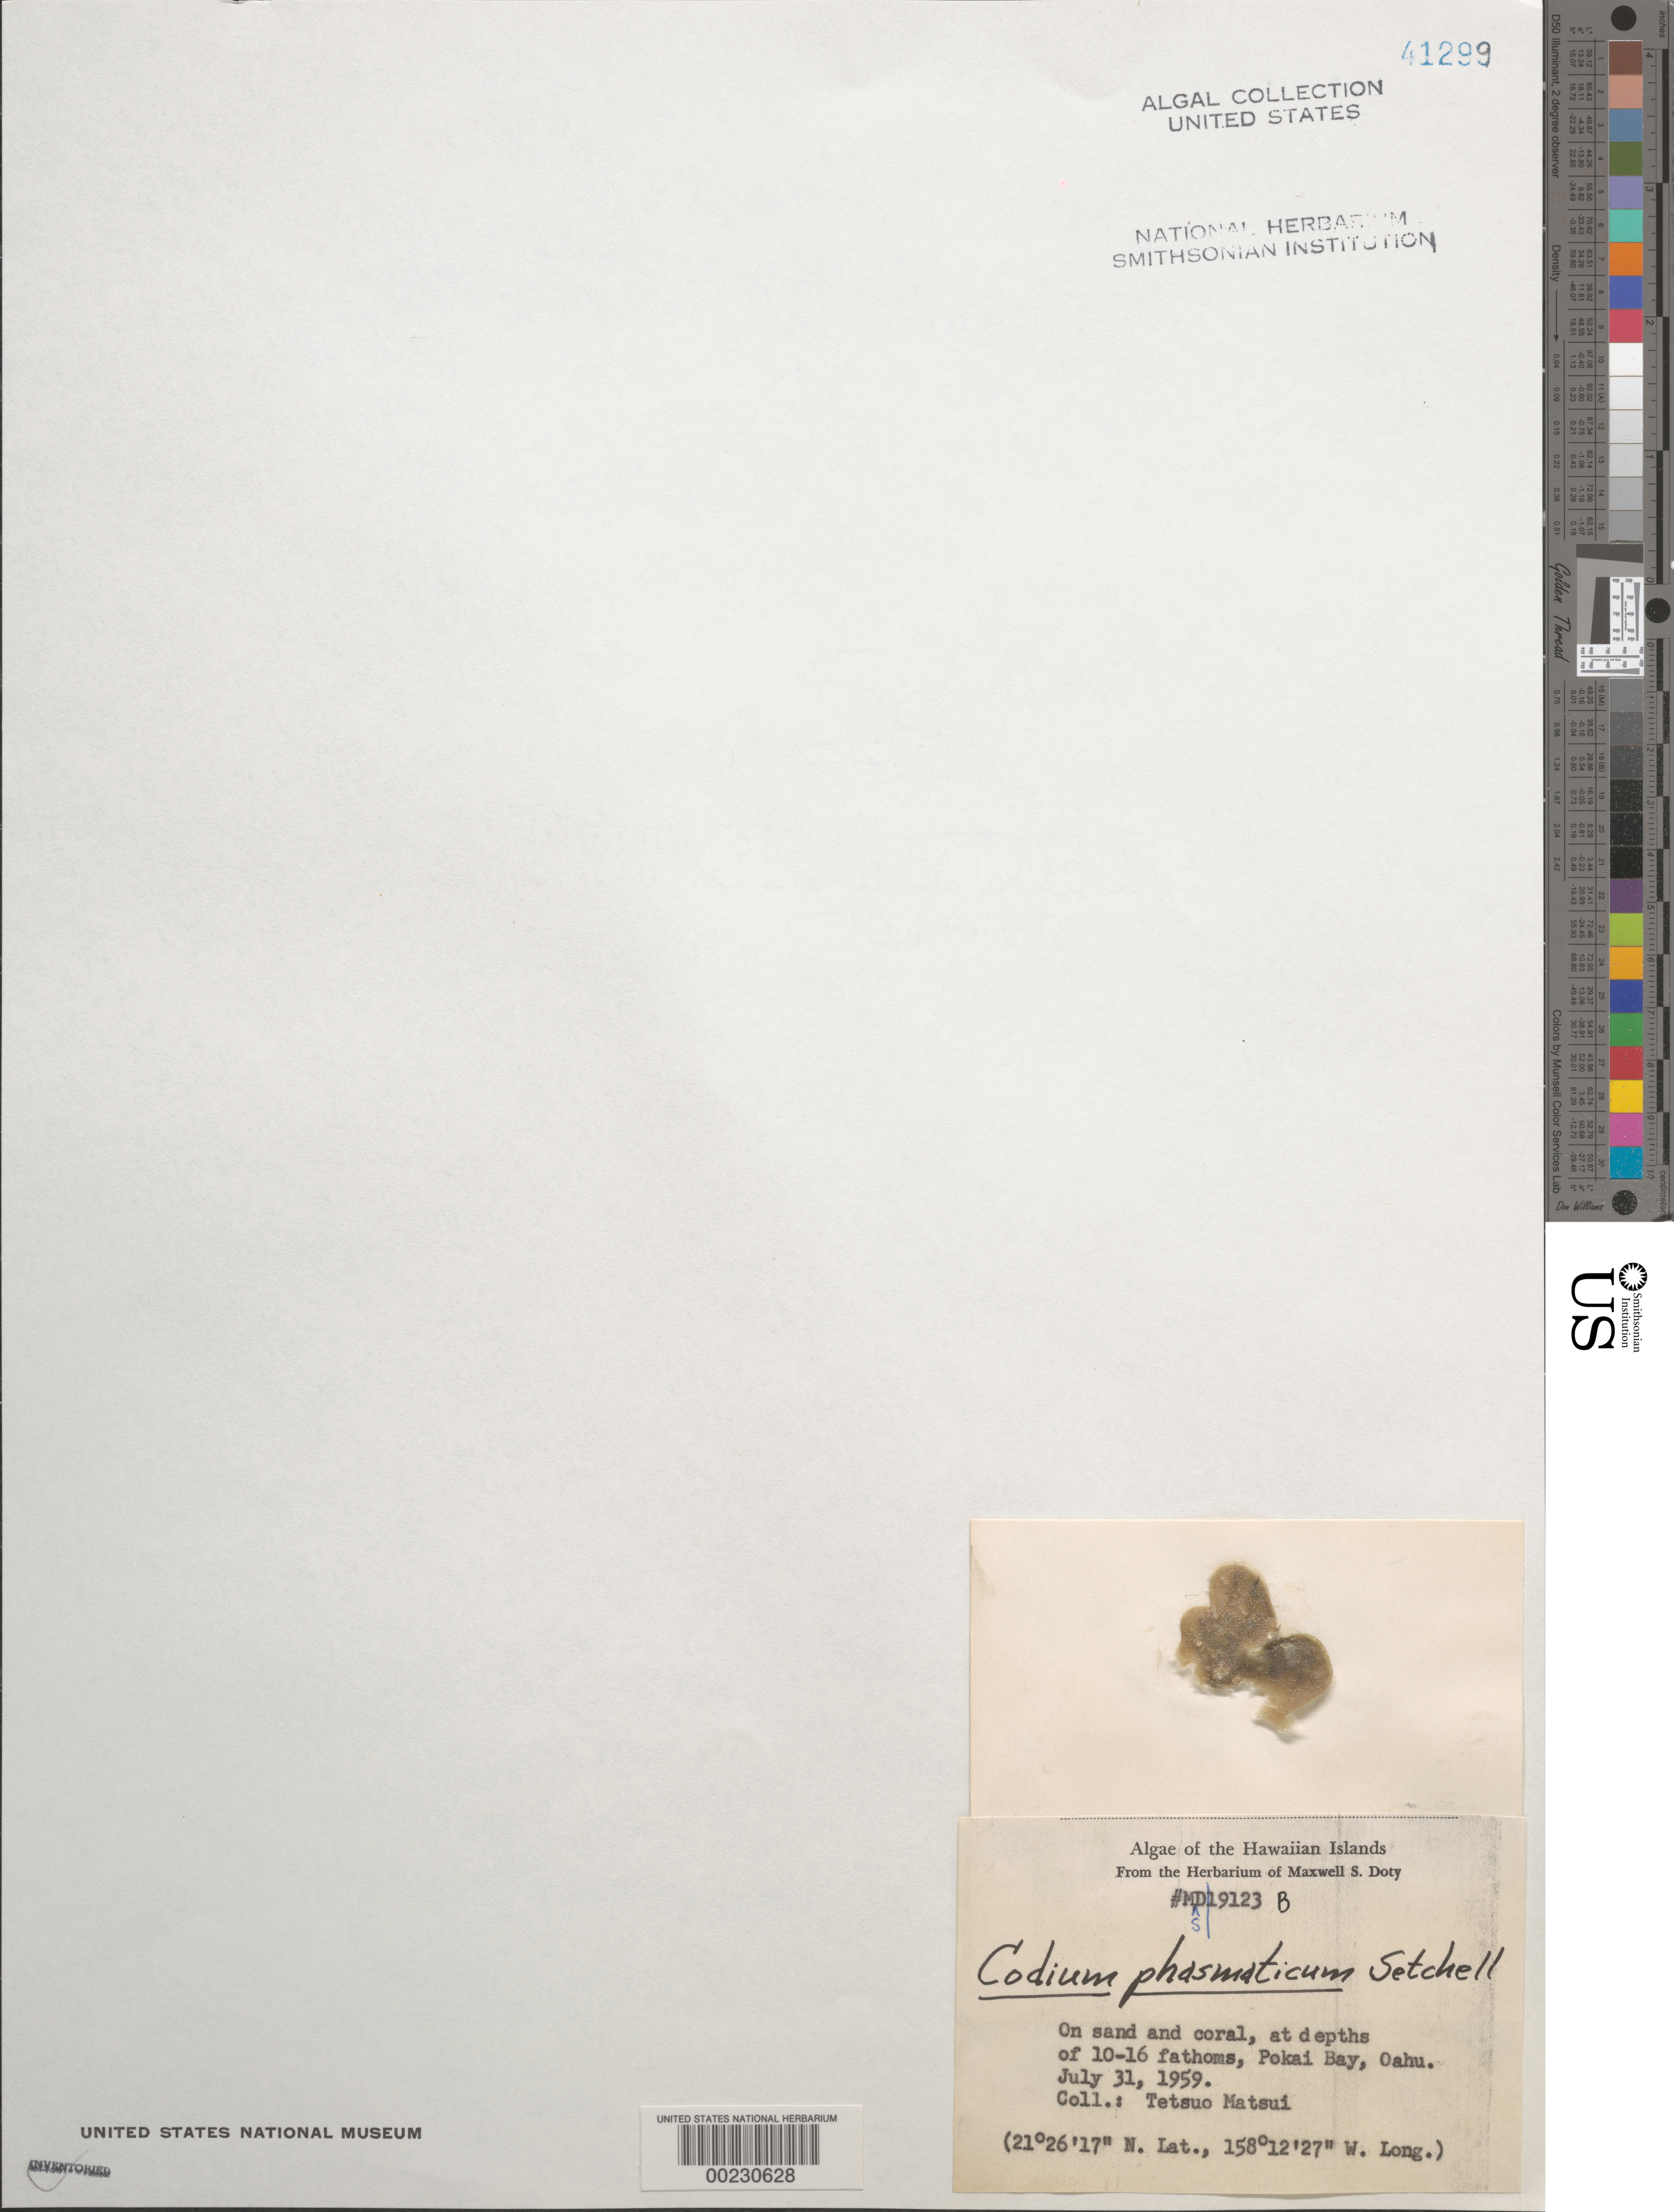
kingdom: Plantae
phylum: Chlorophyta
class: Ulvophyceae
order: Bryopsidales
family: Codiaceae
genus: Codium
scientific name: Codium phasmaticum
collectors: T. Matsui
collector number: MSD 19123b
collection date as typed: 31 Jul 1959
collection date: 1959-07-31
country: United States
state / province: Hawaii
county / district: Honolulu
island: Oahu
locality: Pokai Bay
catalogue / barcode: US 41299